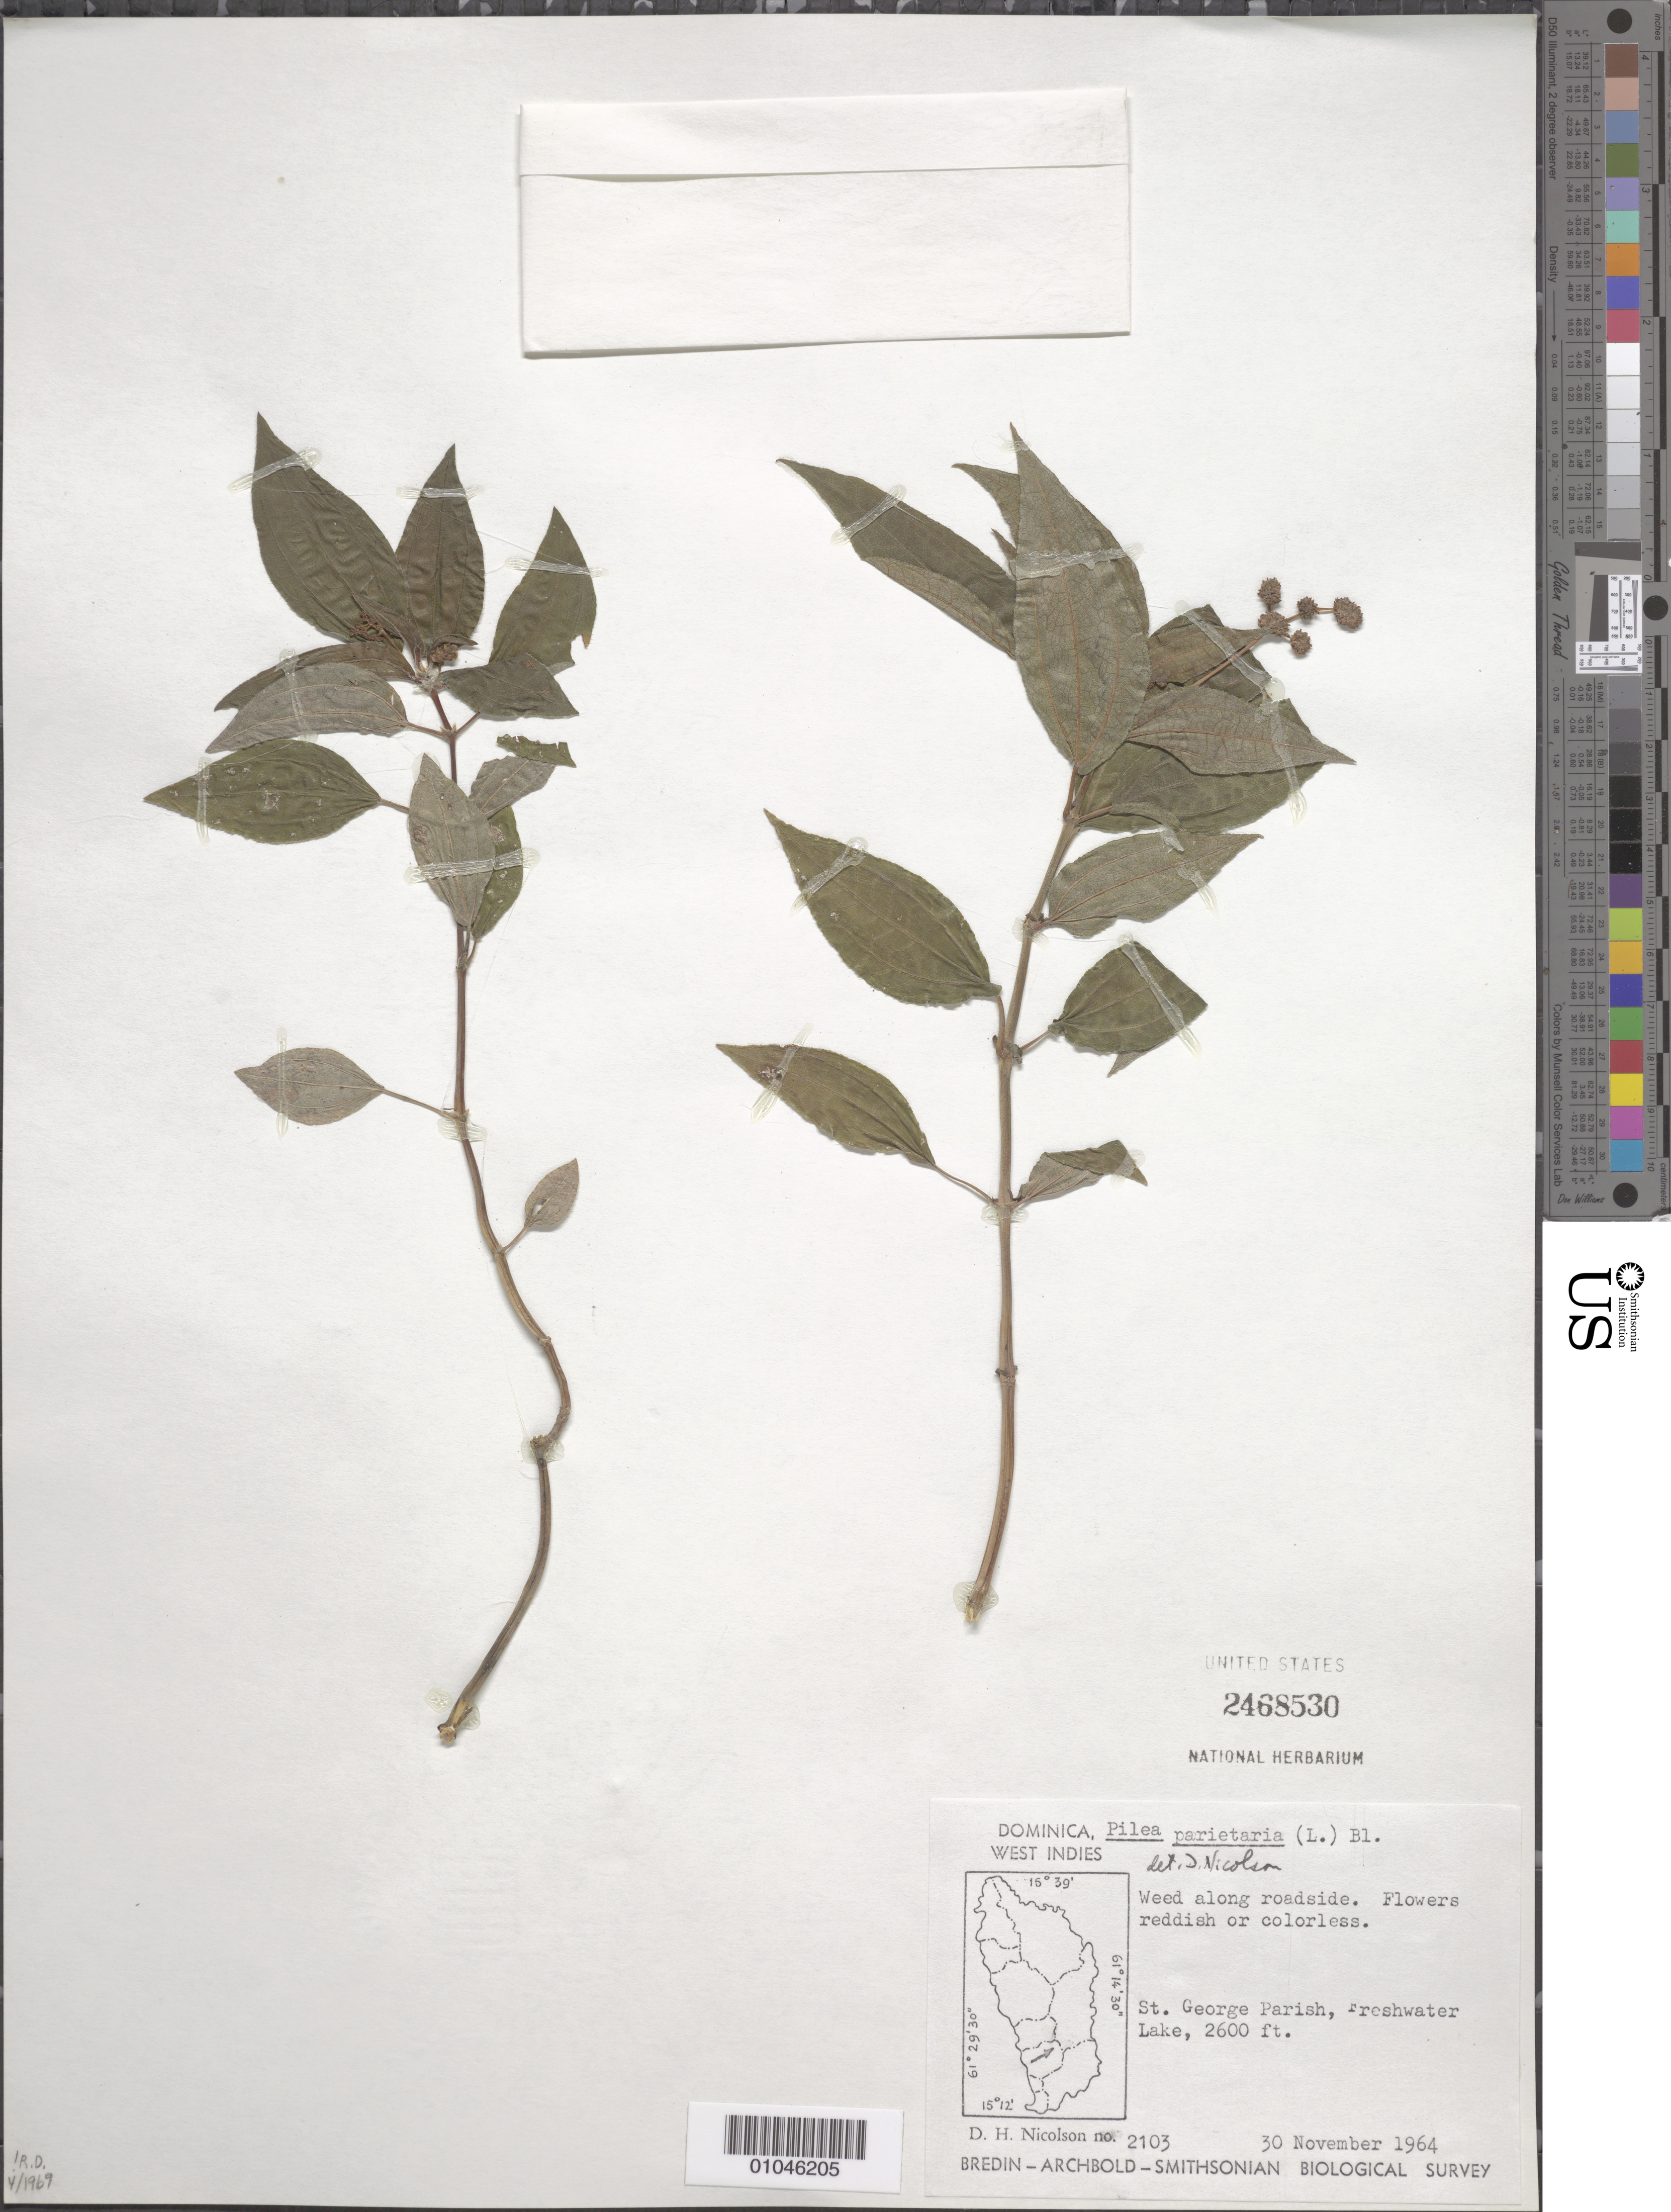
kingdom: Plantae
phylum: Tracheophyta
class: Magnoliopsida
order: Rosales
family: Urticaceae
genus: Pilea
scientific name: Pilea parietaria var. parietaria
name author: (L.) Blume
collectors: D. H. Nicolson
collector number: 2103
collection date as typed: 30 Nov 1964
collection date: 1964-11-30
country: Dominica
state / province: St. George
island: Dominica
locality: Weed along roadside.Freshwater Lake.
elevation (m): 792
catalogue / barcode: US 2468530